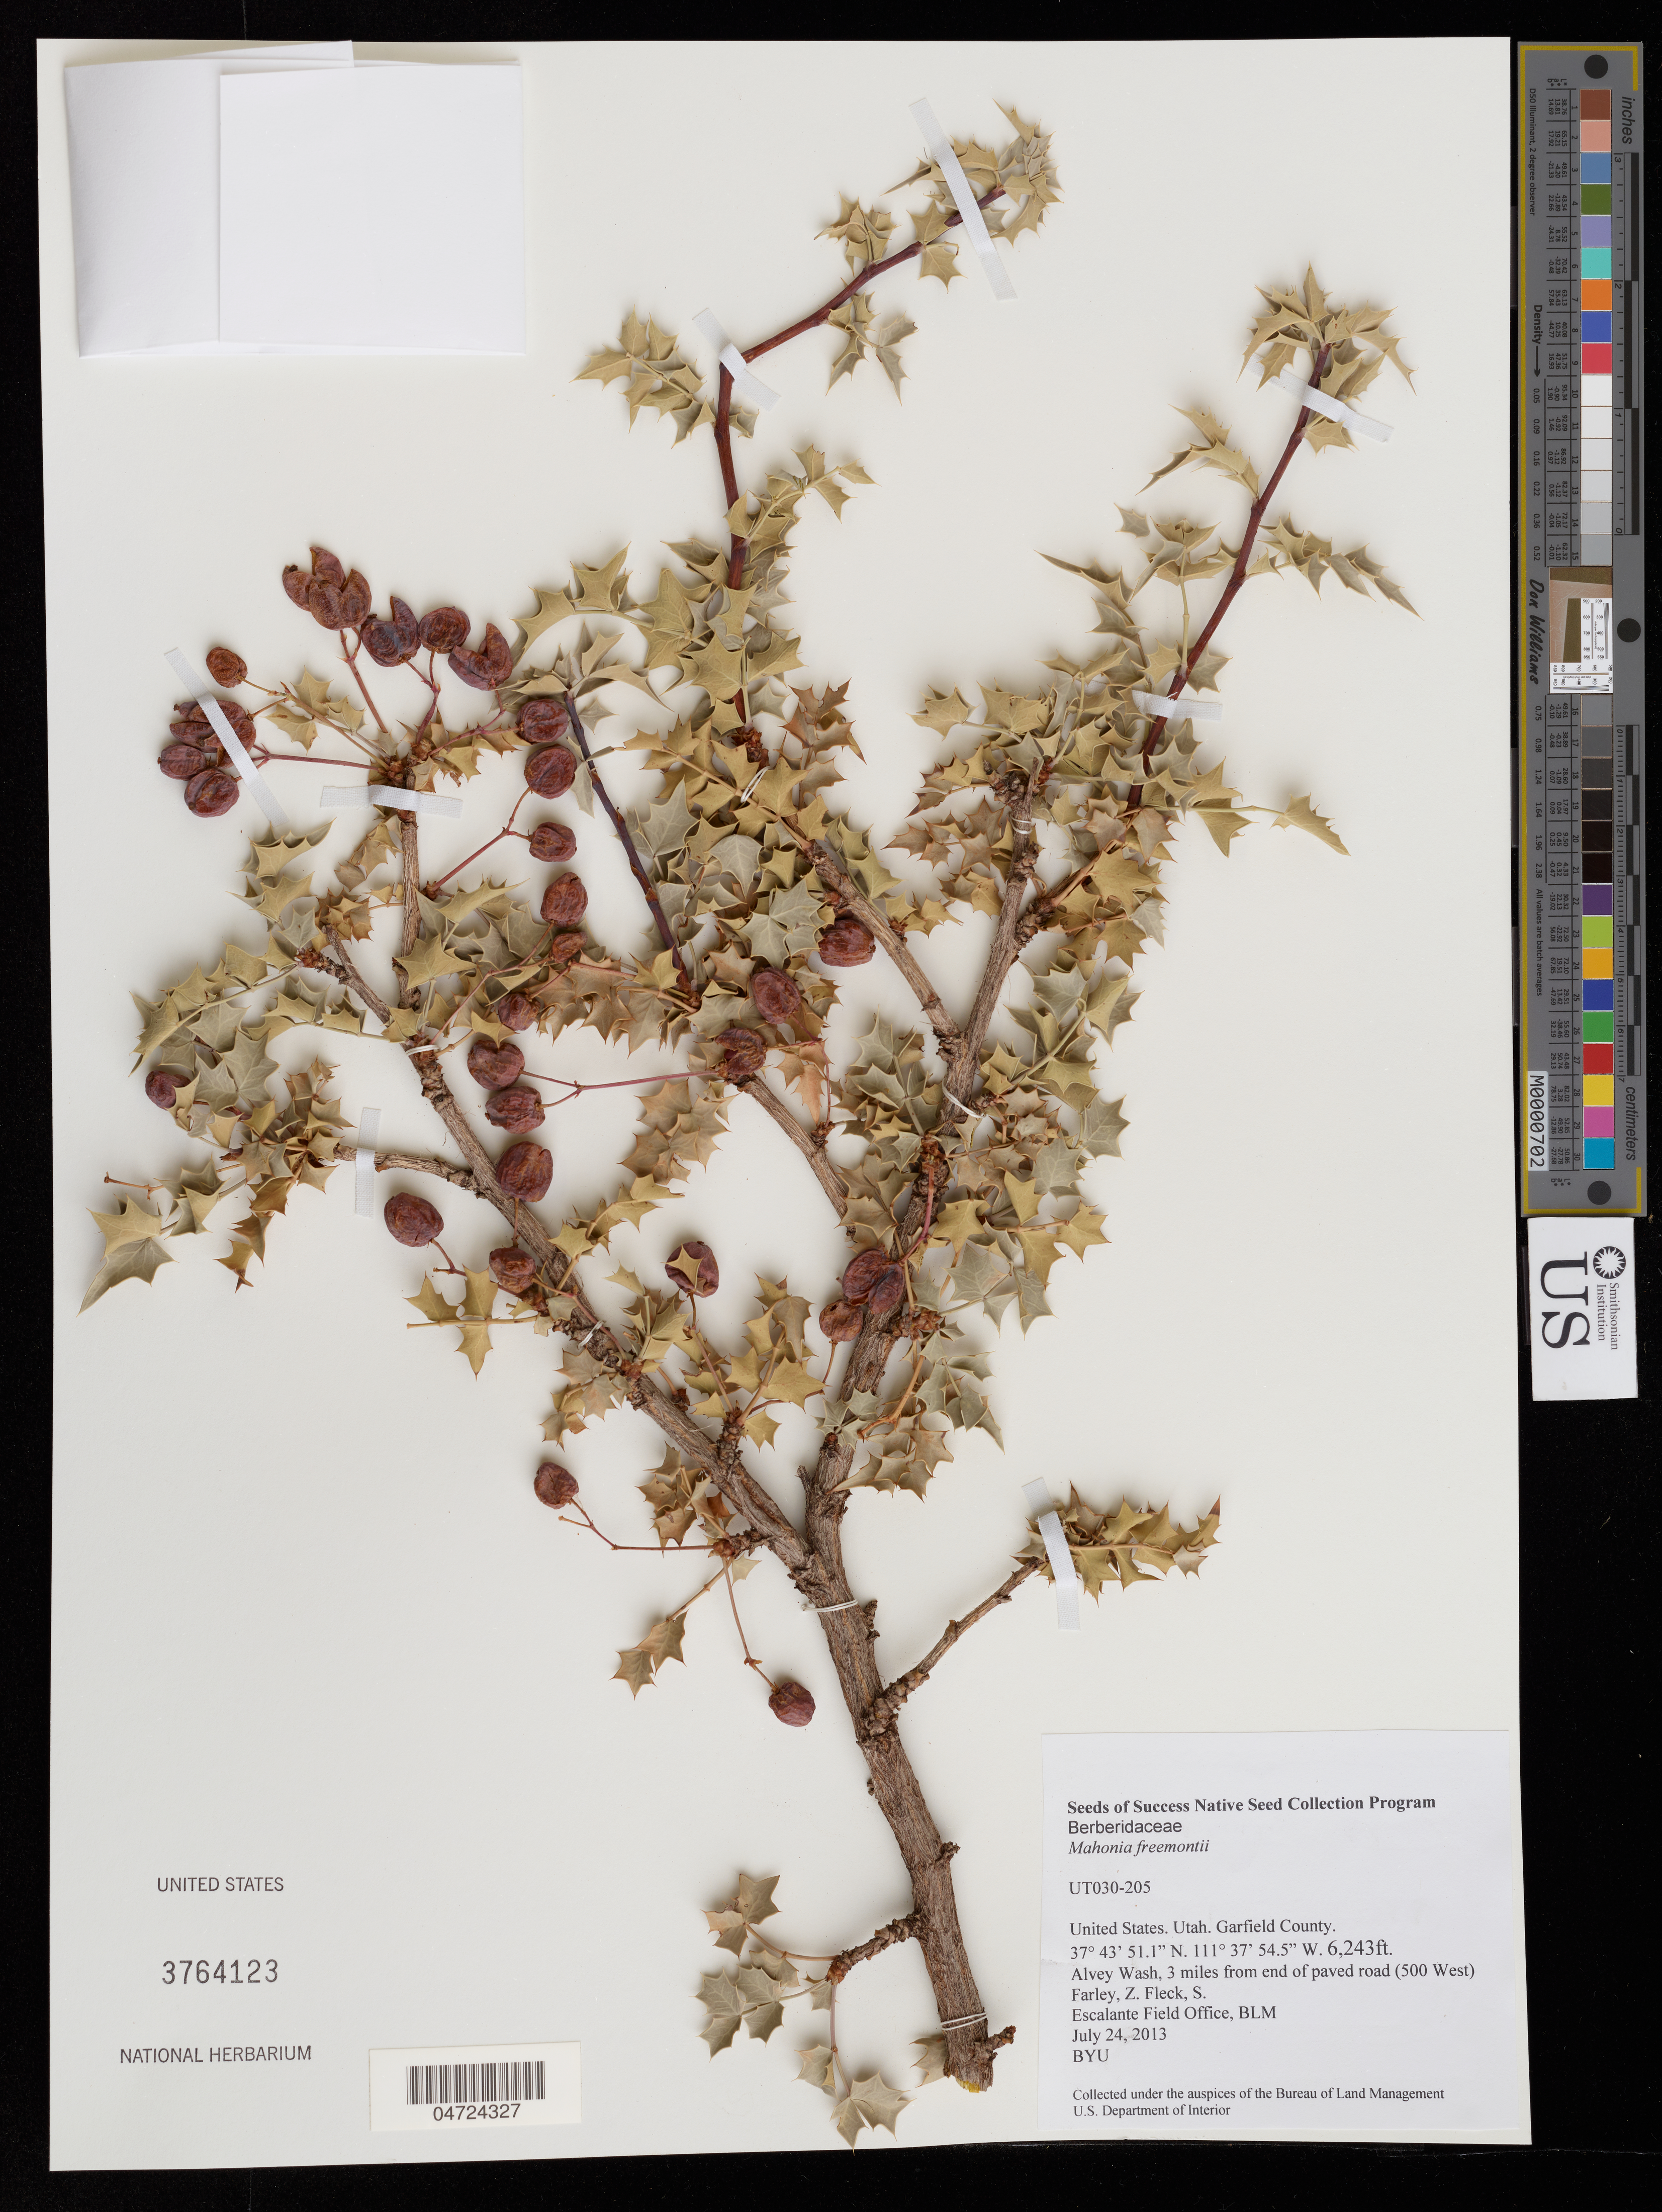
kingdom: Plantae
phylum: Tracheophyta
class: Magnoliopsida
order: Ranunculales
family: Berberidaceae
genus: Berberis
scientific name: Berberis fremontii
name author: Torr.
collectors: Z. Farley & S. Fleck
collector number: UT030-205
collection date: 2013-07-24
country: United States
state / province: Utah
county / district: Garfield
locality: Garfield County. Alvey Wash, 3 miles from end of paved road (500 West).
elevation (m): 1903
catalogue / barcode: US 3764123